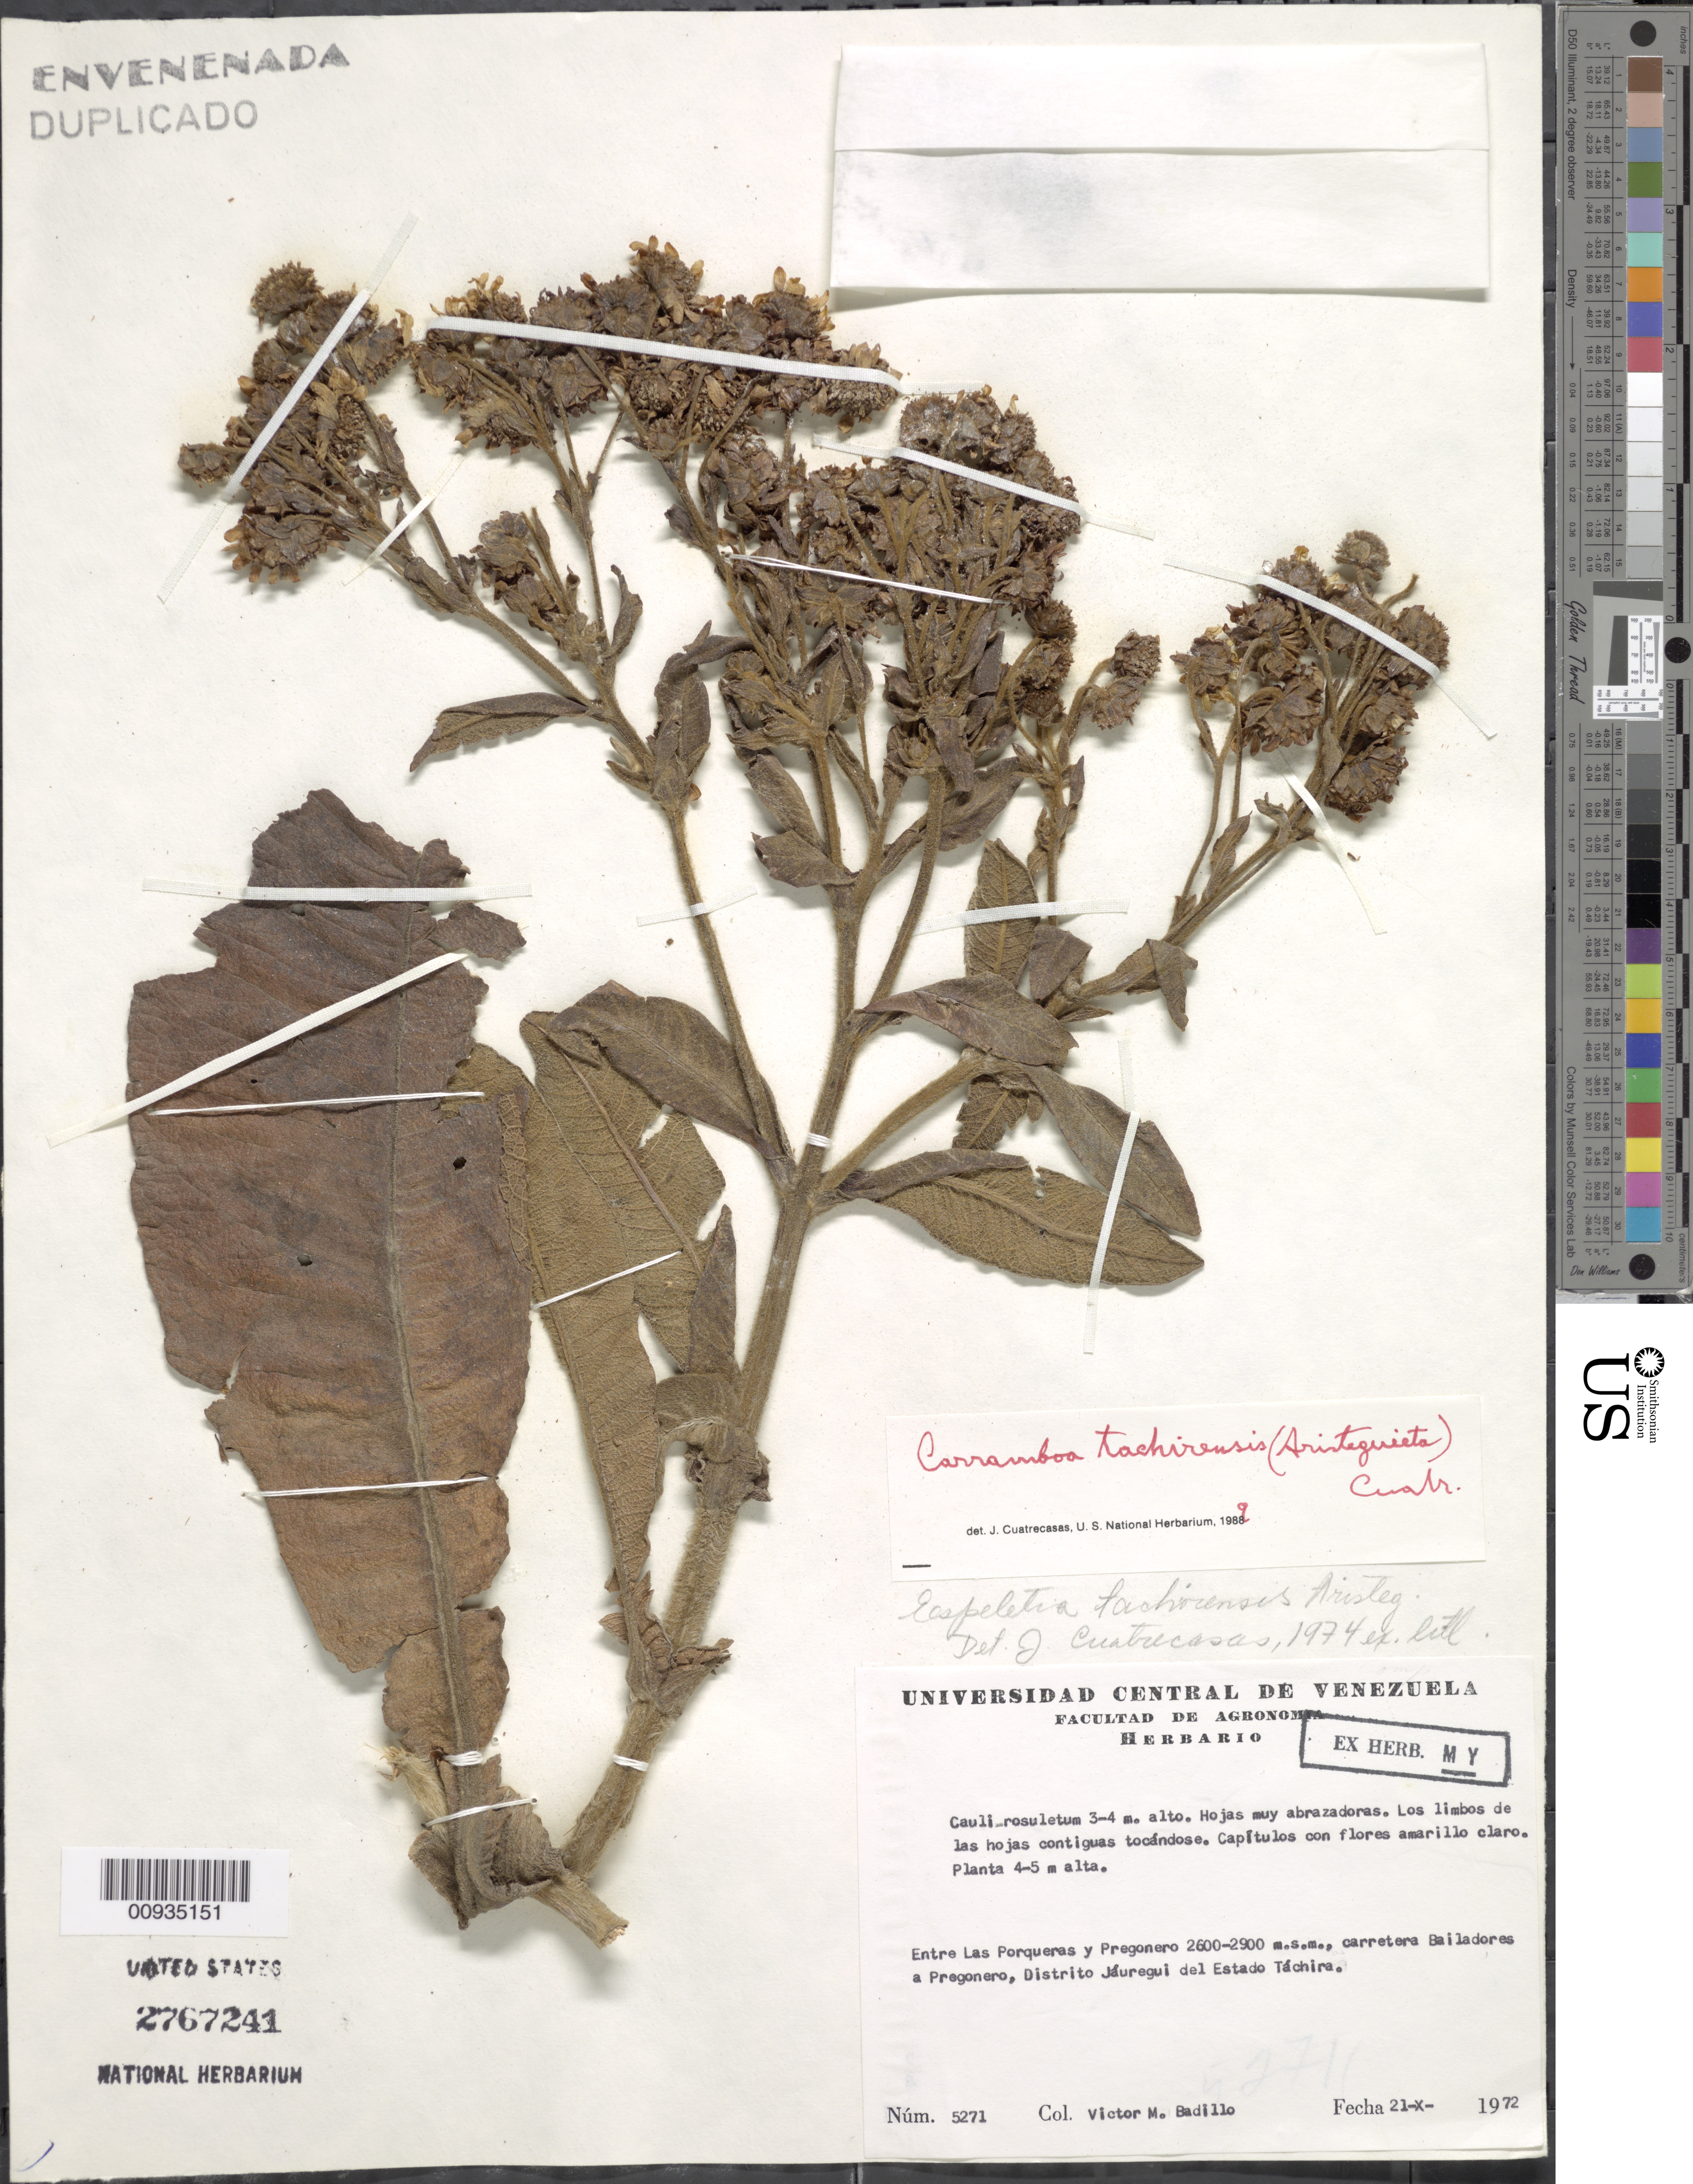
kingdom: Plantae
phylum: Tracheophyta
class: Magnoliopsida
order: Asterales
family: Asteraceae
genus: Carramboa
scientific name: Carramboa tachirensis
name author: (Aristeg.) Cuatrec.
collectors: V. Badillo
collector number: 5271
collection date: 1972-10-21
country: Venezuela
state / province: Táchira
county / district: Jaúregui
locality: Entre Las Porqueras y Pregonero, carretera Bailadores a pregonero.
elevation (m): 2600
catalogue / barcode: US 2767241